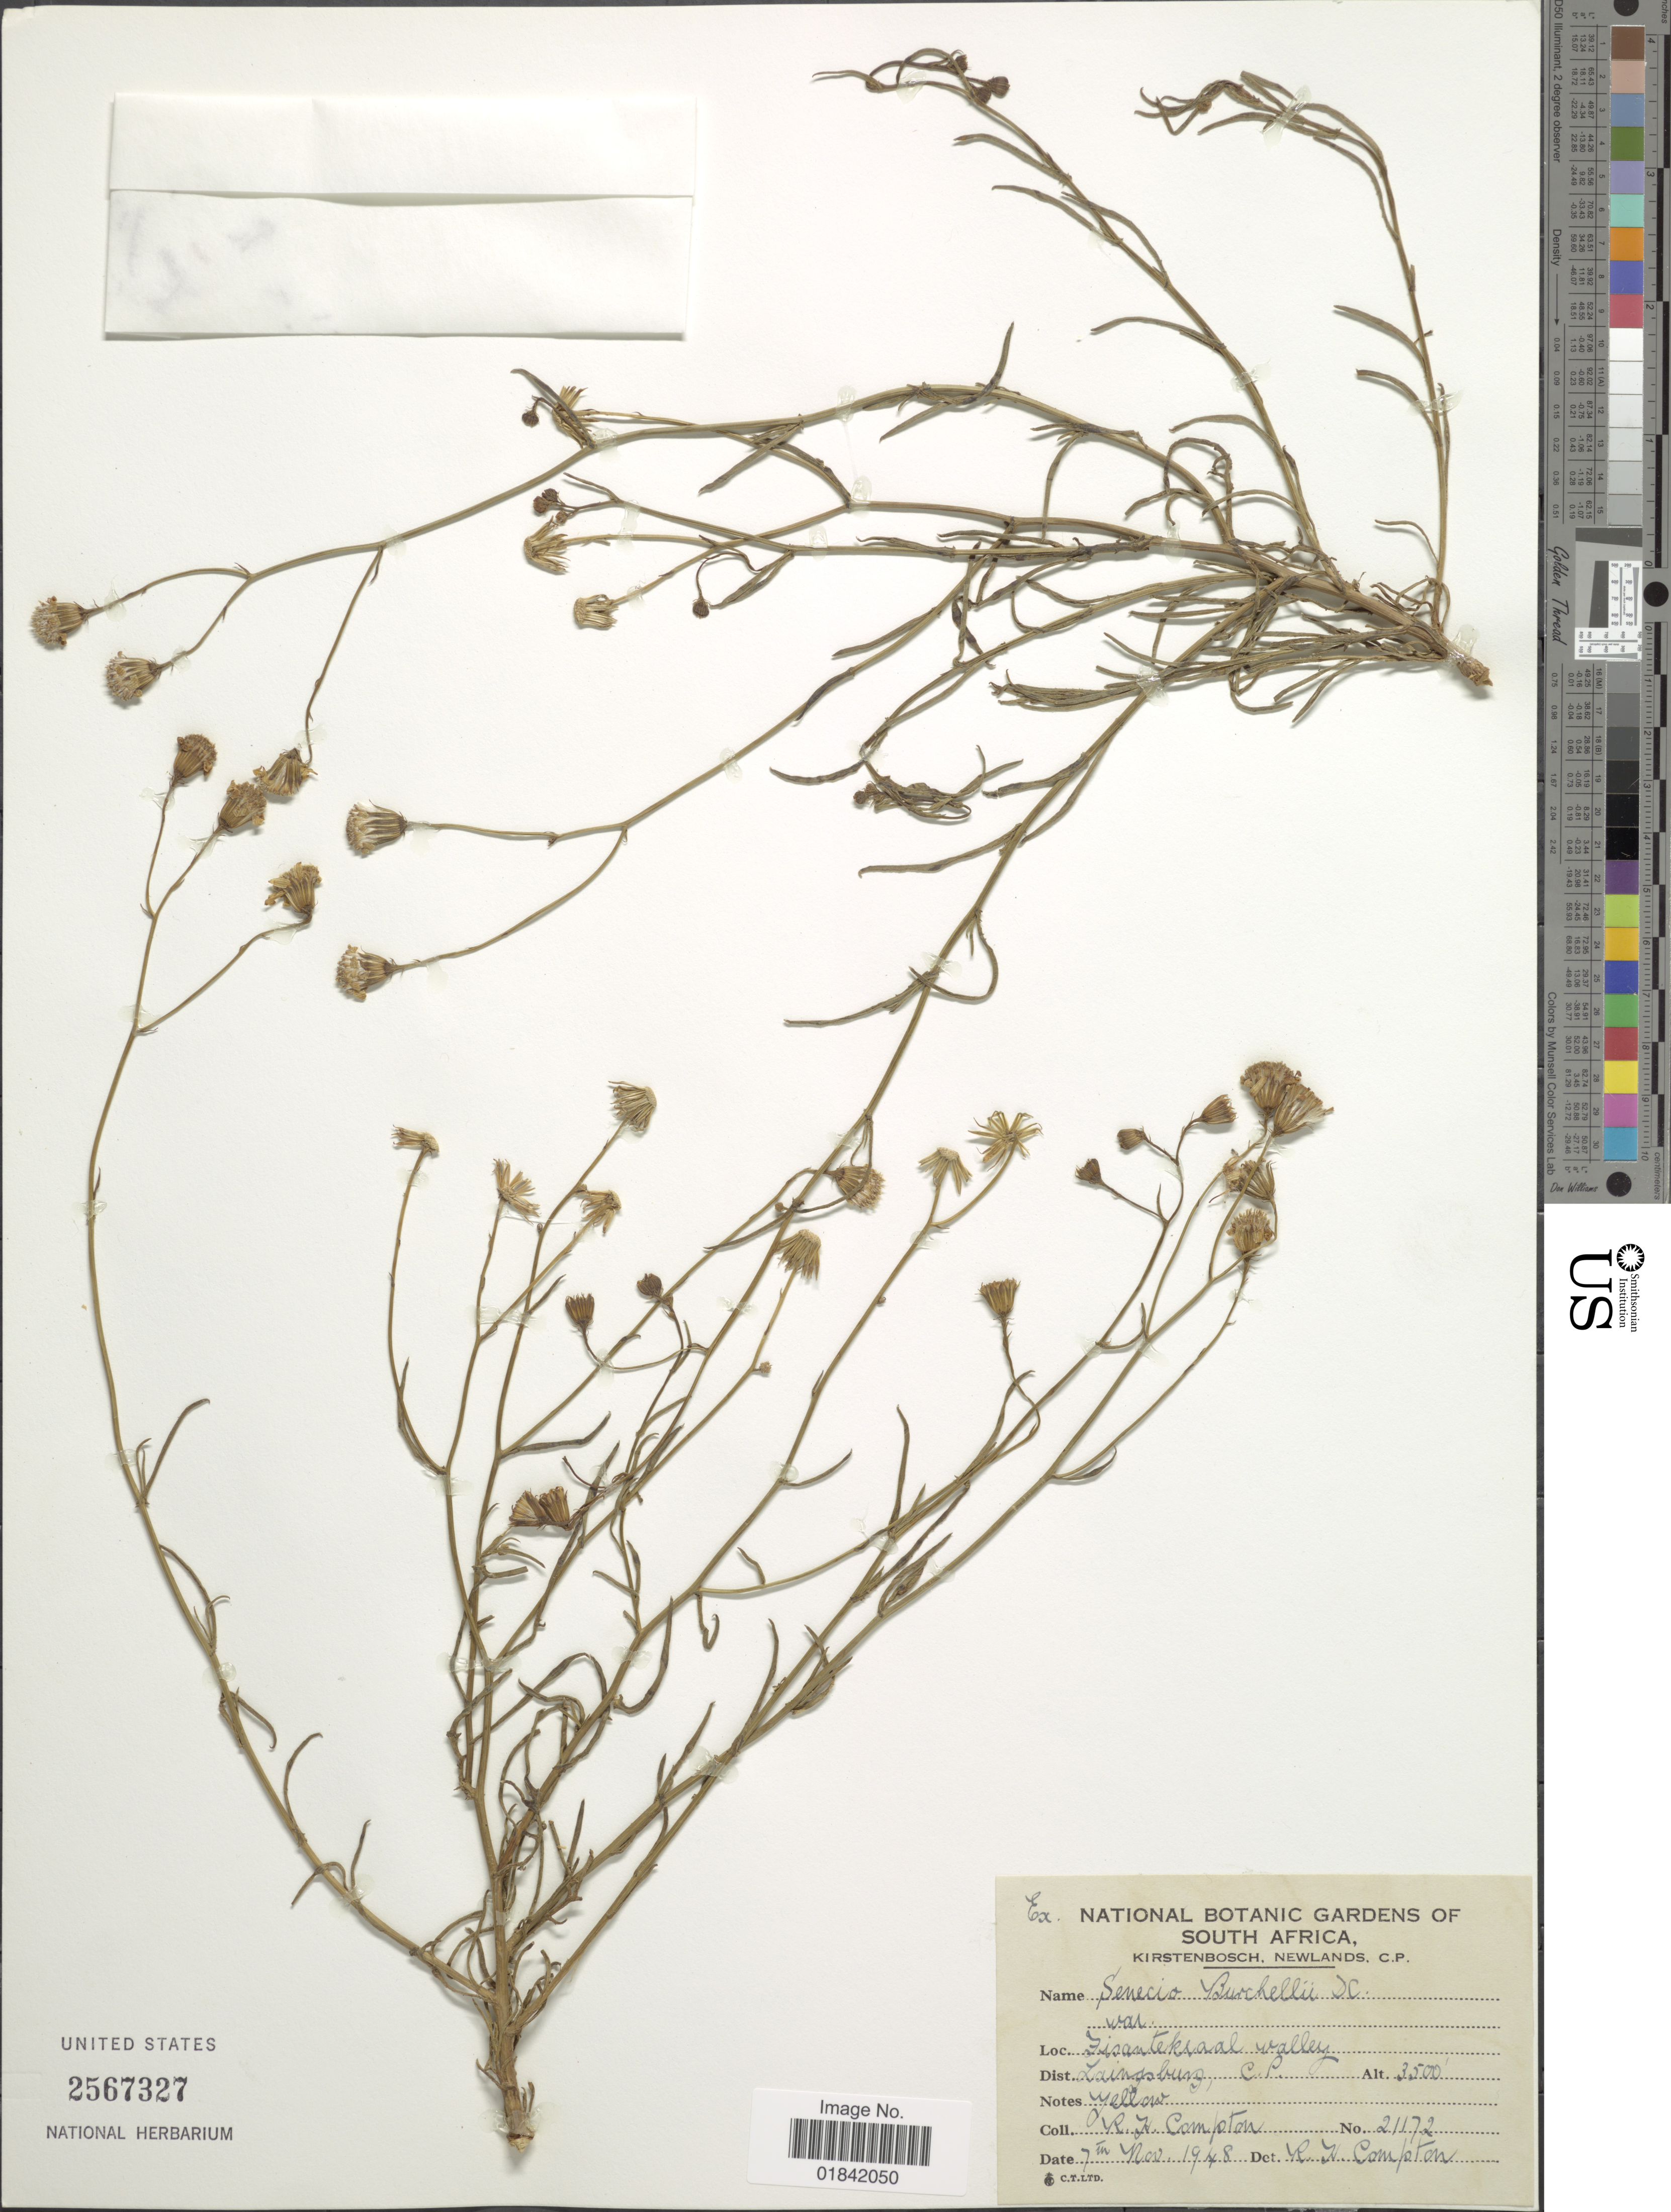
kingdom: Plantae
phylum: Tracheophyta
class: Magnoliopsida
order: Asterales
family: Asteraceae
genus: Senecio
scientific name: Senecio burchellii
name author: DC.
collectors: R. H. Compton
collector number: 21172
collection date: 1948-11-07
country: South Africa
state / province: Western Cape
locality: Fisantekraal Valley, Laingsburg C.P.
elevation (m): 1067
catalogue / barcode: US 2567327